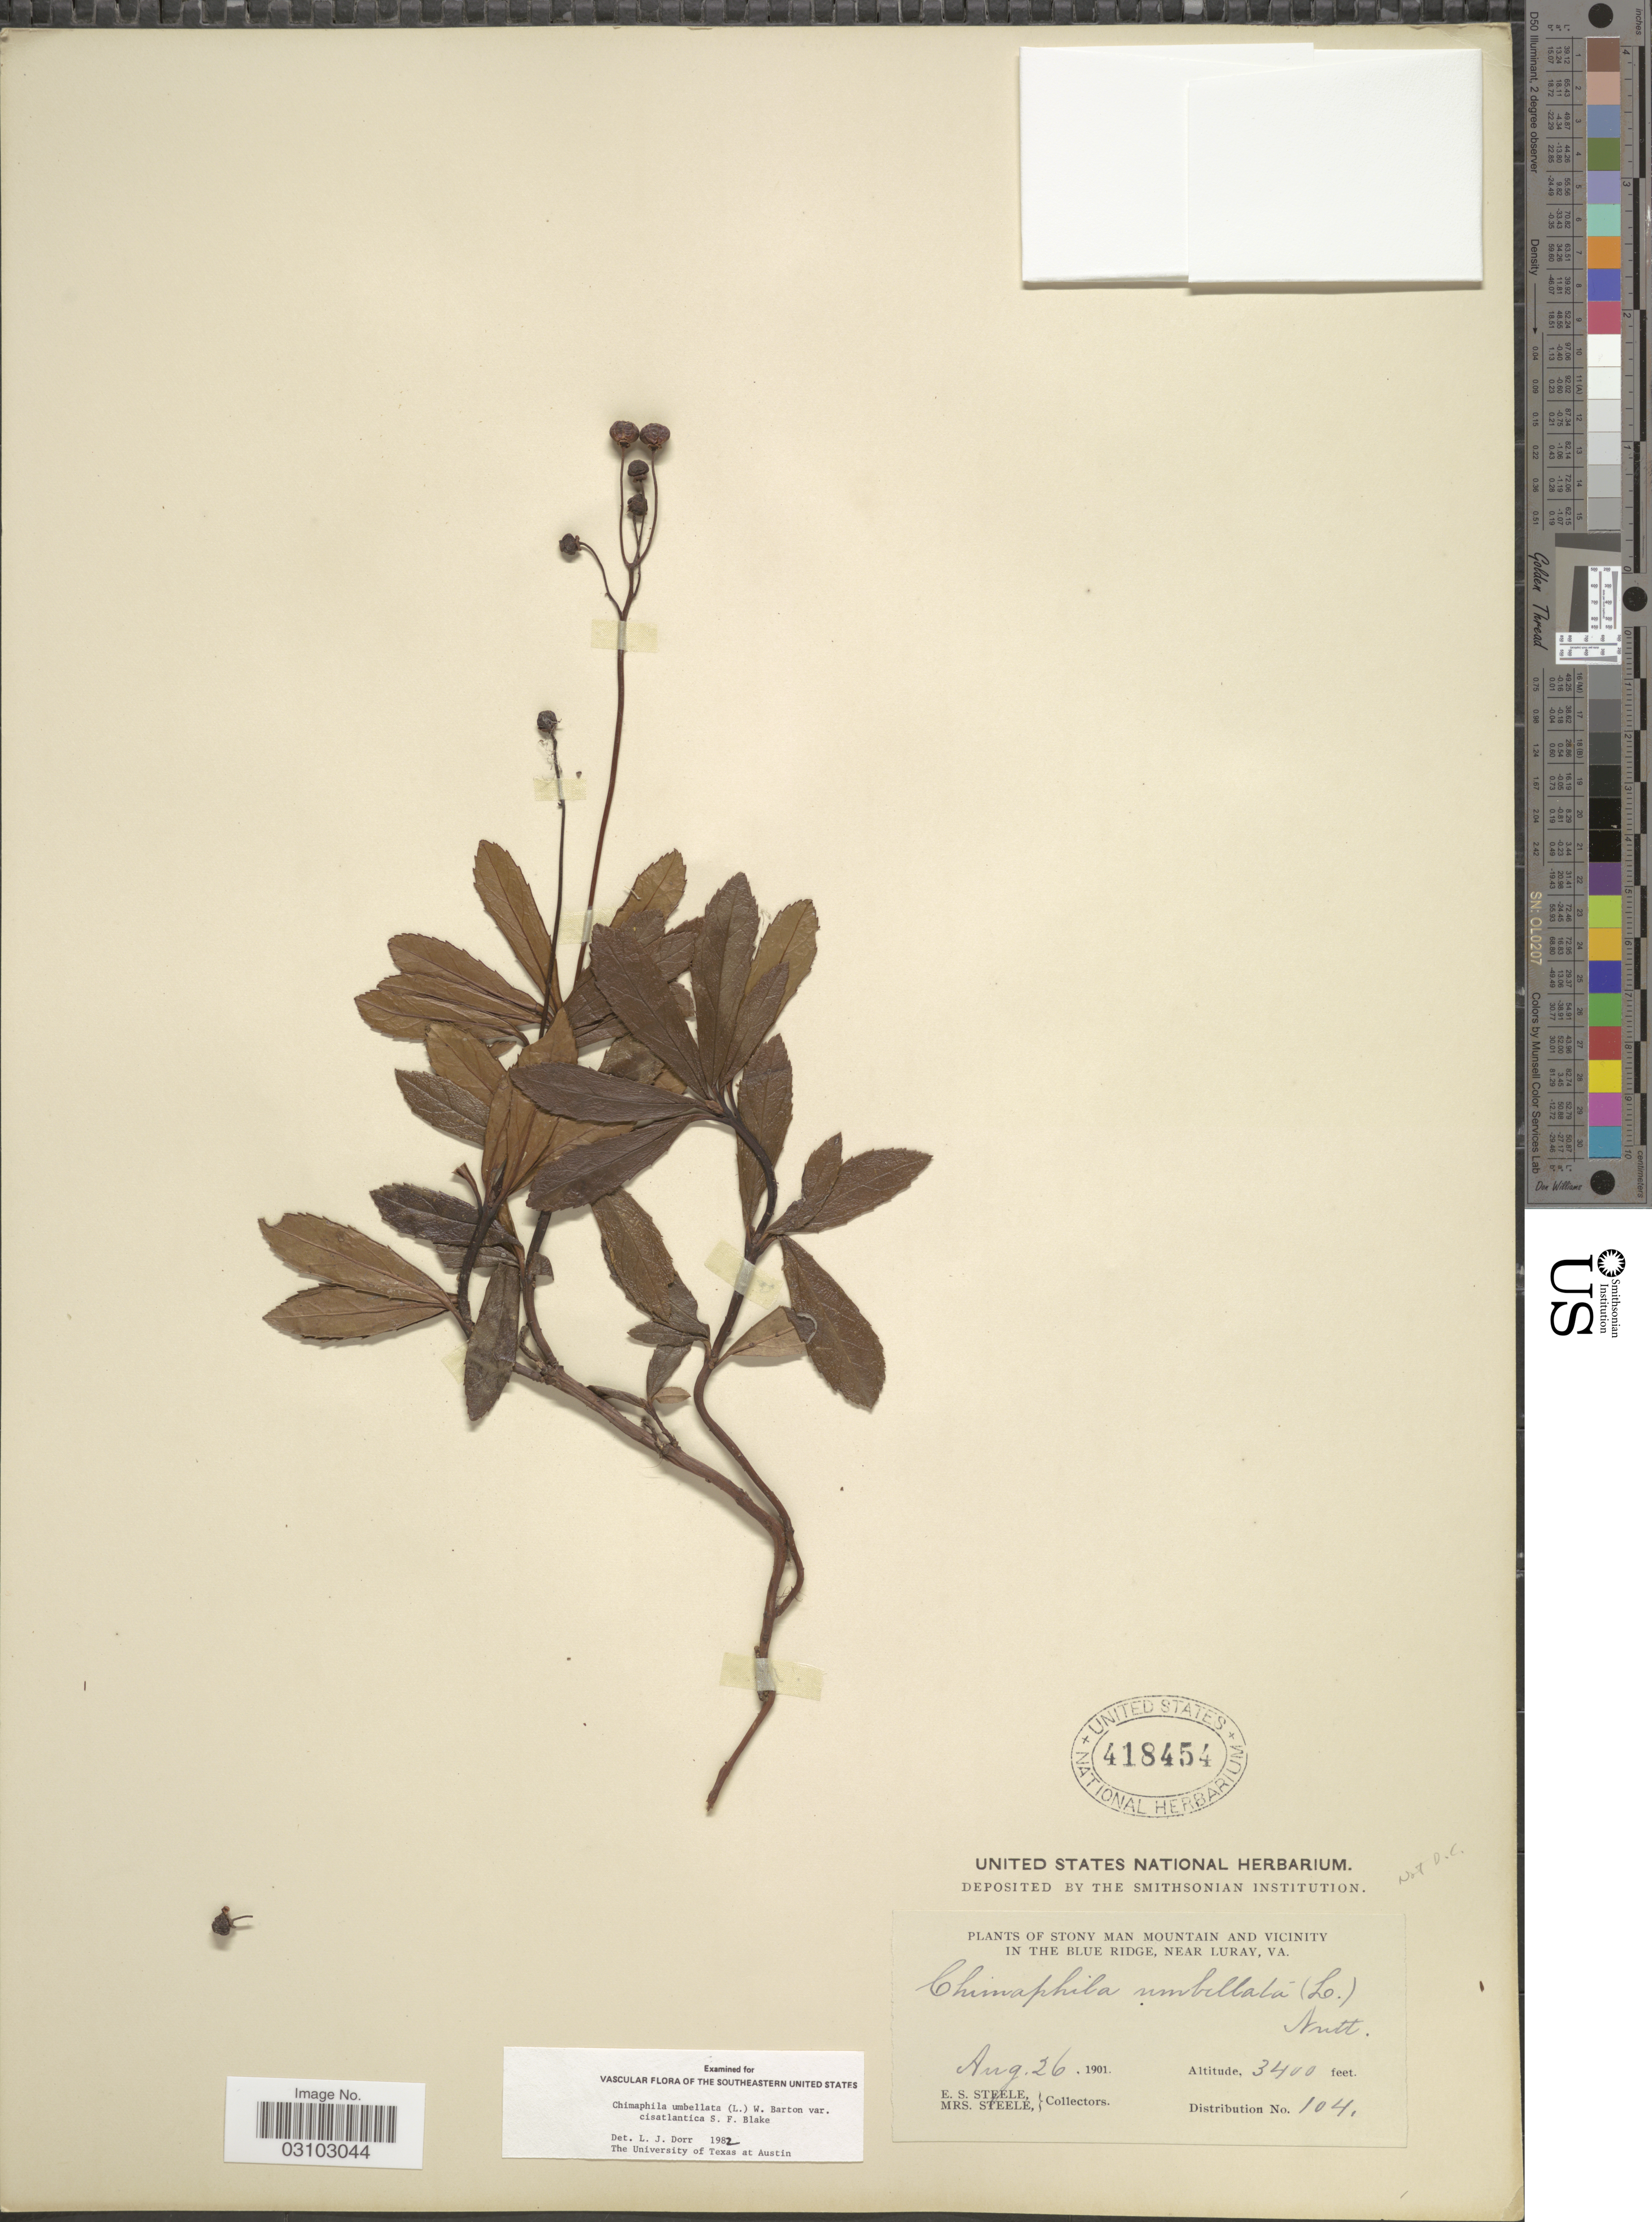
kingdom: Plantae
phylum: Tracheophyta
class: Magnoliopsida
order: Ericales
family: Ericaceae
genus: Chimaphila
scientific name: Chimaphila umbellata subsp. cisatlantica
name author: (S.F. Blake) Hultén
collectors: E. Steele & Mrs. E. S. Steele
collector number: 104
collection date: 1901-08-26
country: United States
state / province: Virginia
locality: Stony Man Mountain and Vicinity in the Blue Ridge, near Luray.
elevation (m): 1036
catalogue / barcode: US 418454